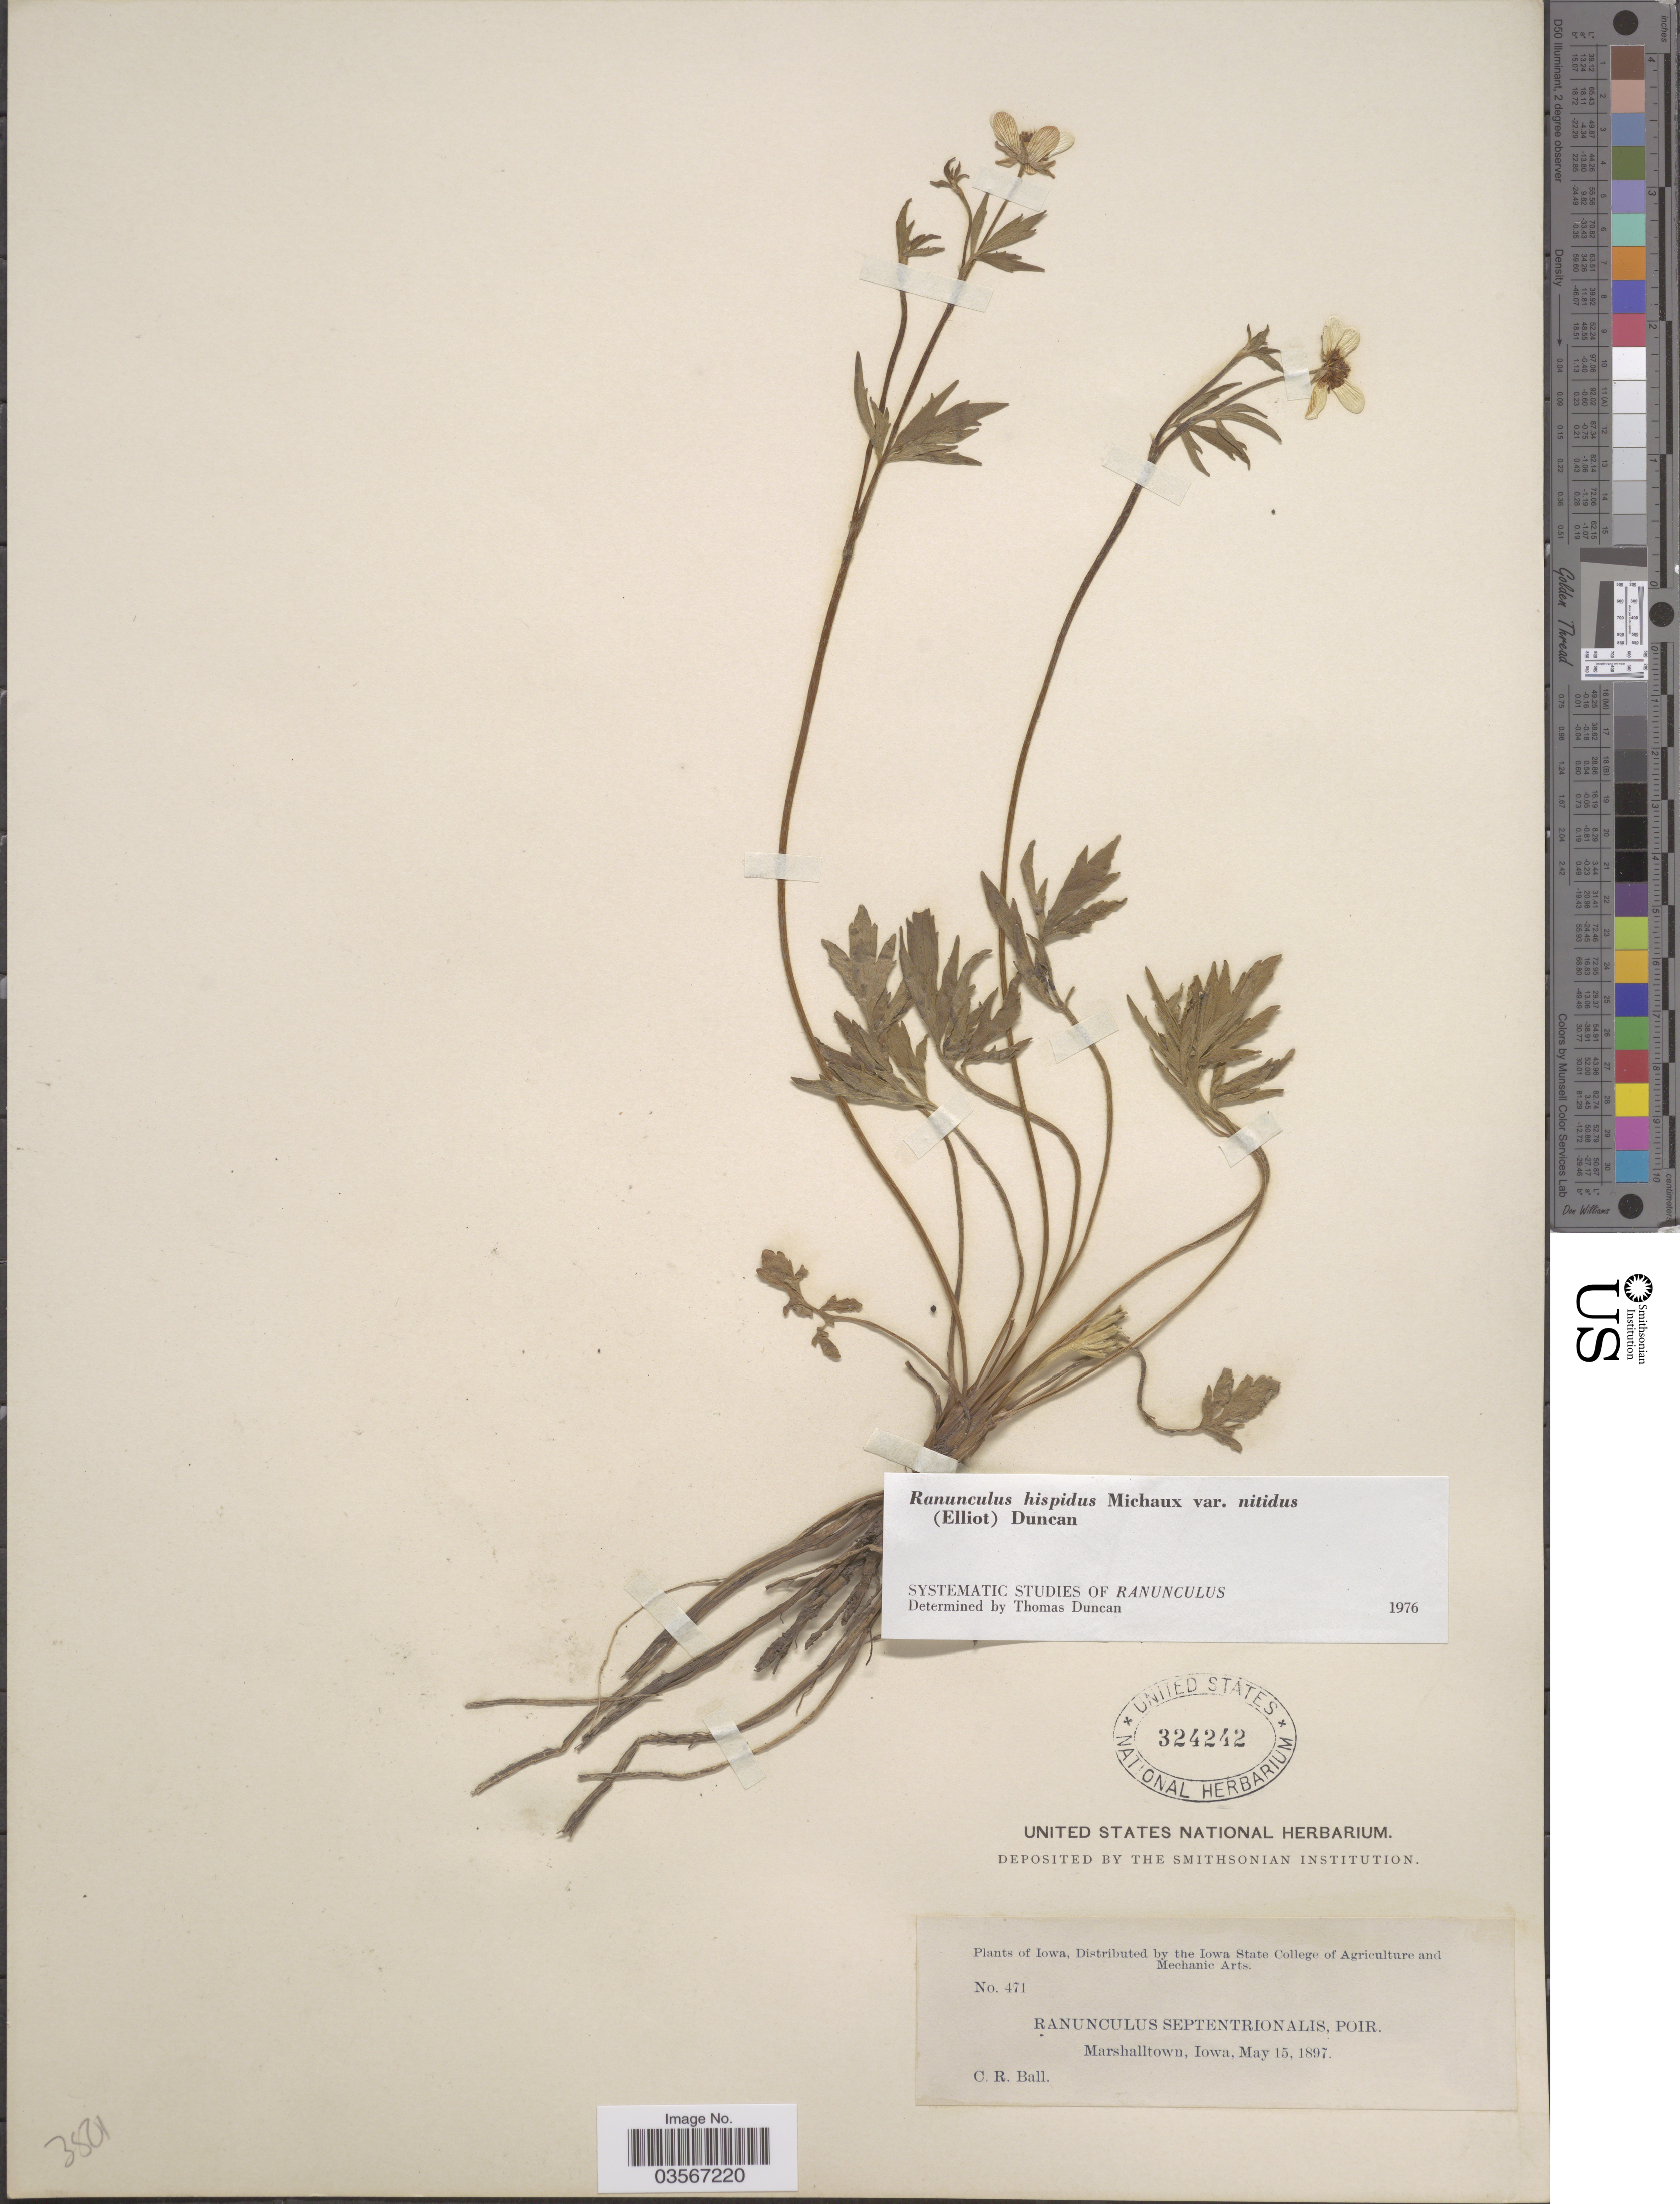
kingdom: Plantae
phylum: Tracheophyta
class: Magnoliopsida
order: Ranunculales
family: Ranunculaceae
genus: Ranunculus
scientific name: Ranunculus hispidus var. nitidus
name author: (Chapm.) T. Duncan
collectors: C. R. Ball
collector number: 471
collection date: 1897-05-15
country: United States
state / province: Iowa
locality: Marshalltown.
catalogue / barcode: US 324242